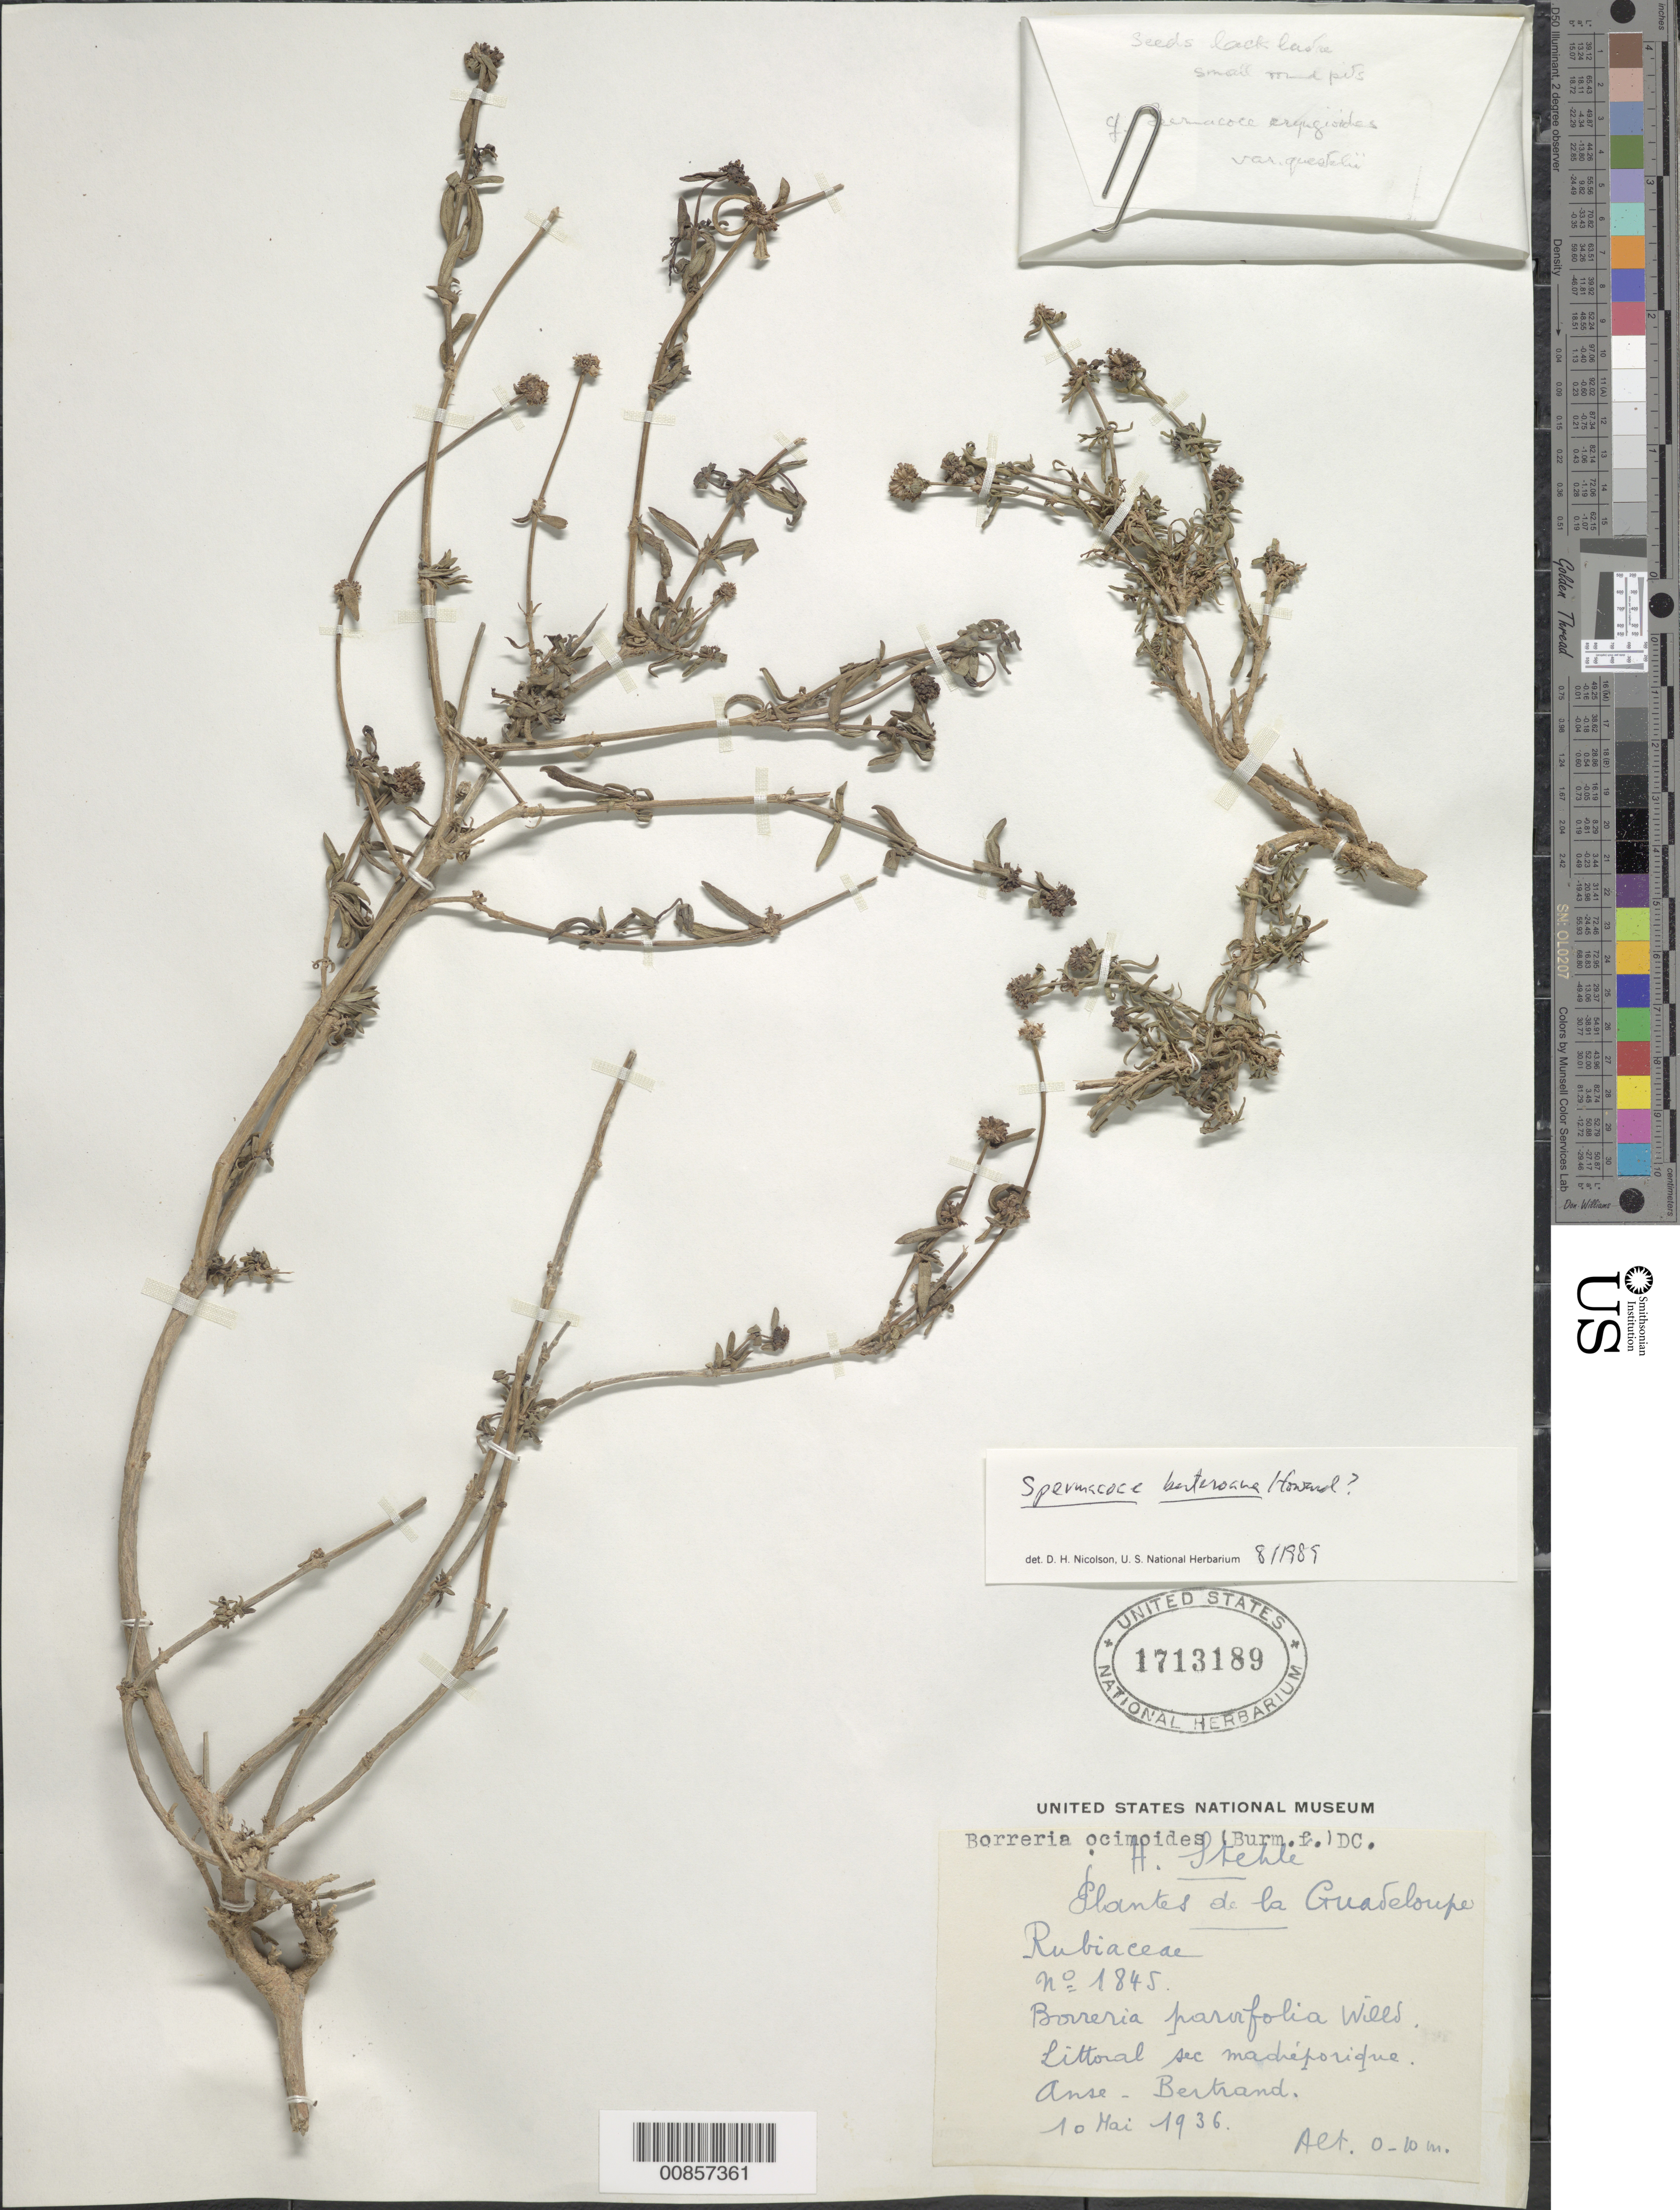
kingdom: Plantae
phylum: Tracheophyta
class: Magnoliopsida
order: Gentianales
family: Rubiaceae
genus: Spermacoce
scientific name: Spermacoce berteroana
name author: R.A. Howard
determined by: Nicolson, Dan H.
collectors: H. Stehlé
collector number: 1845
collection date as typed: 10 May 1936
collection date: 1936-05-10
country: Guadeloupe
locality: Anse - Bertrand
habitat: Littoral sec madréporique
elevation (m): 0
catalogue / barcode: US 1713189